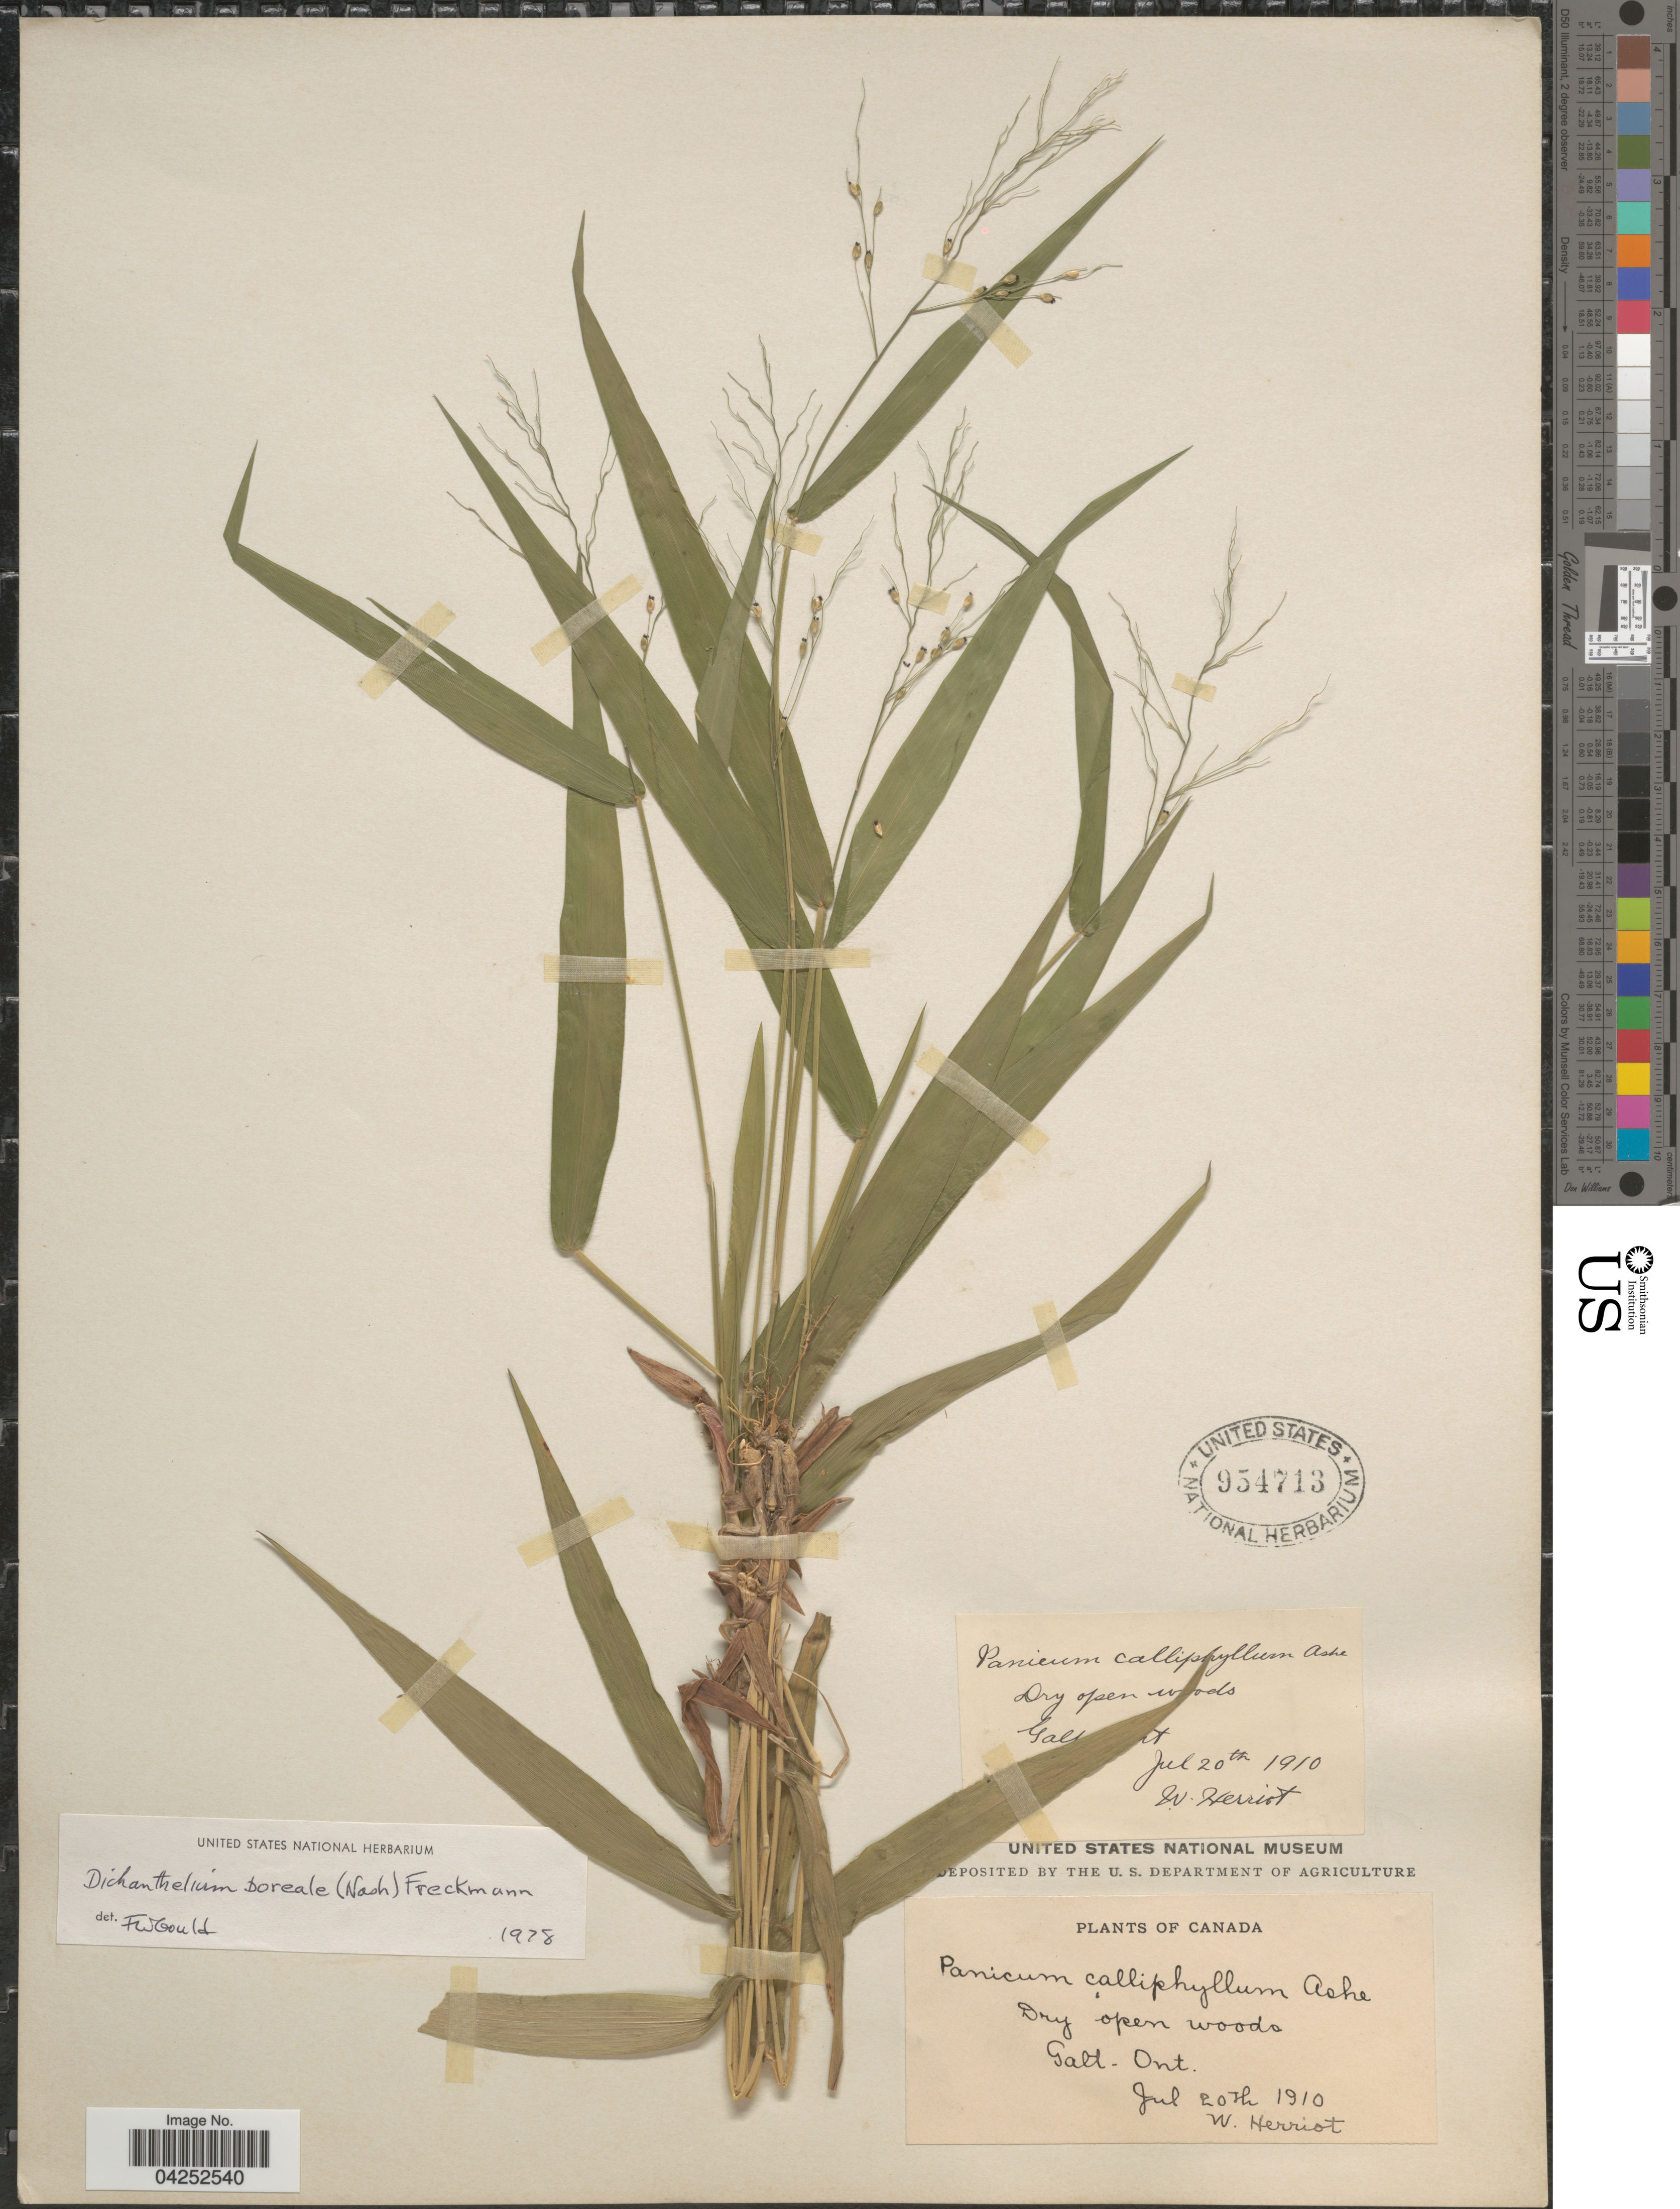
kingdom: Plantae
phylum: Tracheophyta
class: Liliopsida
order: Poales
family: Poaceae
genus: Dichanthelium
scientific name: Dichanthelium boreale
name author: (Nash) Freckmann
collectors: W. Herriot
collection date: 1910-07-20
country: Canada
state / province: Ontario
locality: Galt.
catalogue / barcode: US 954713